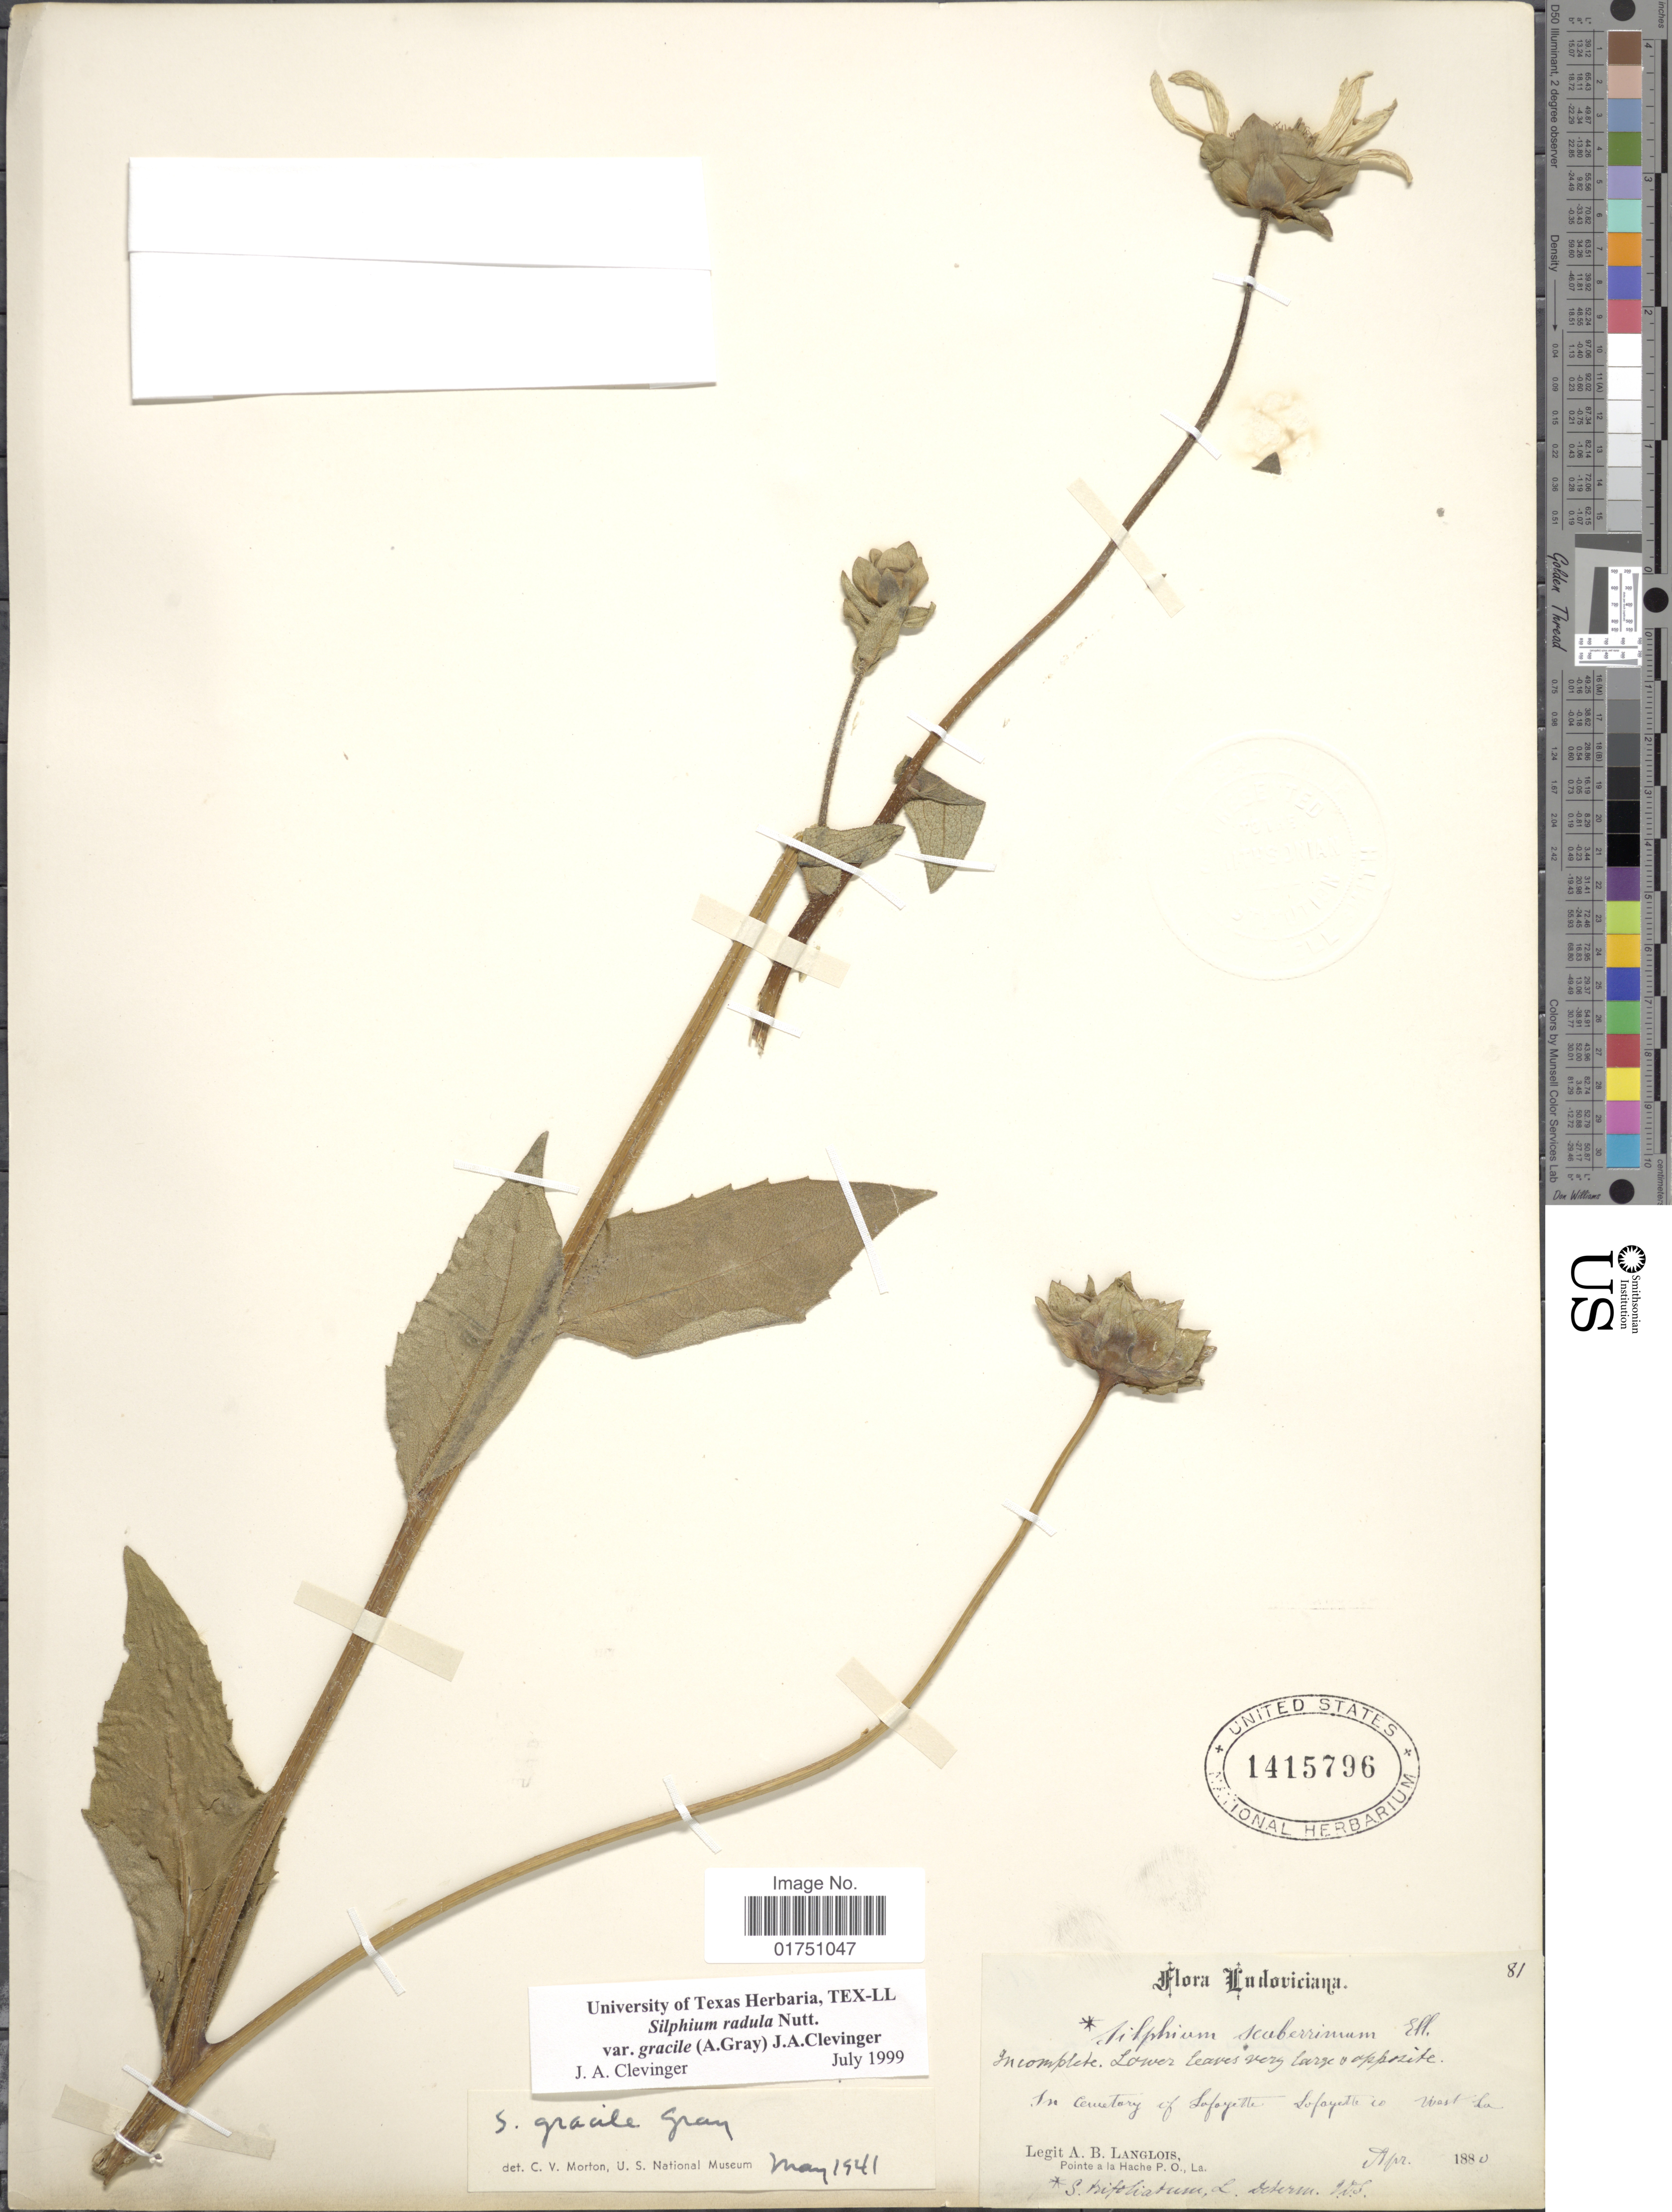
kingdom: Plantae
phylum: Tracheophyta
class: Magnoliopsida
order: Asterales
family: Asteraceae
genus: Silphium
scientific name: Silphium radula var. gracile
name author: (A. Gray) Clevinger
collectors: A. Langlois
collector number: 81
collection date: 1880-04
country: United States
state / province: Louisiana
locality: Ludoviciana. In cemetary of Lafayette, Lafayette Co. West La.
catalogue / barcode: US 1415796